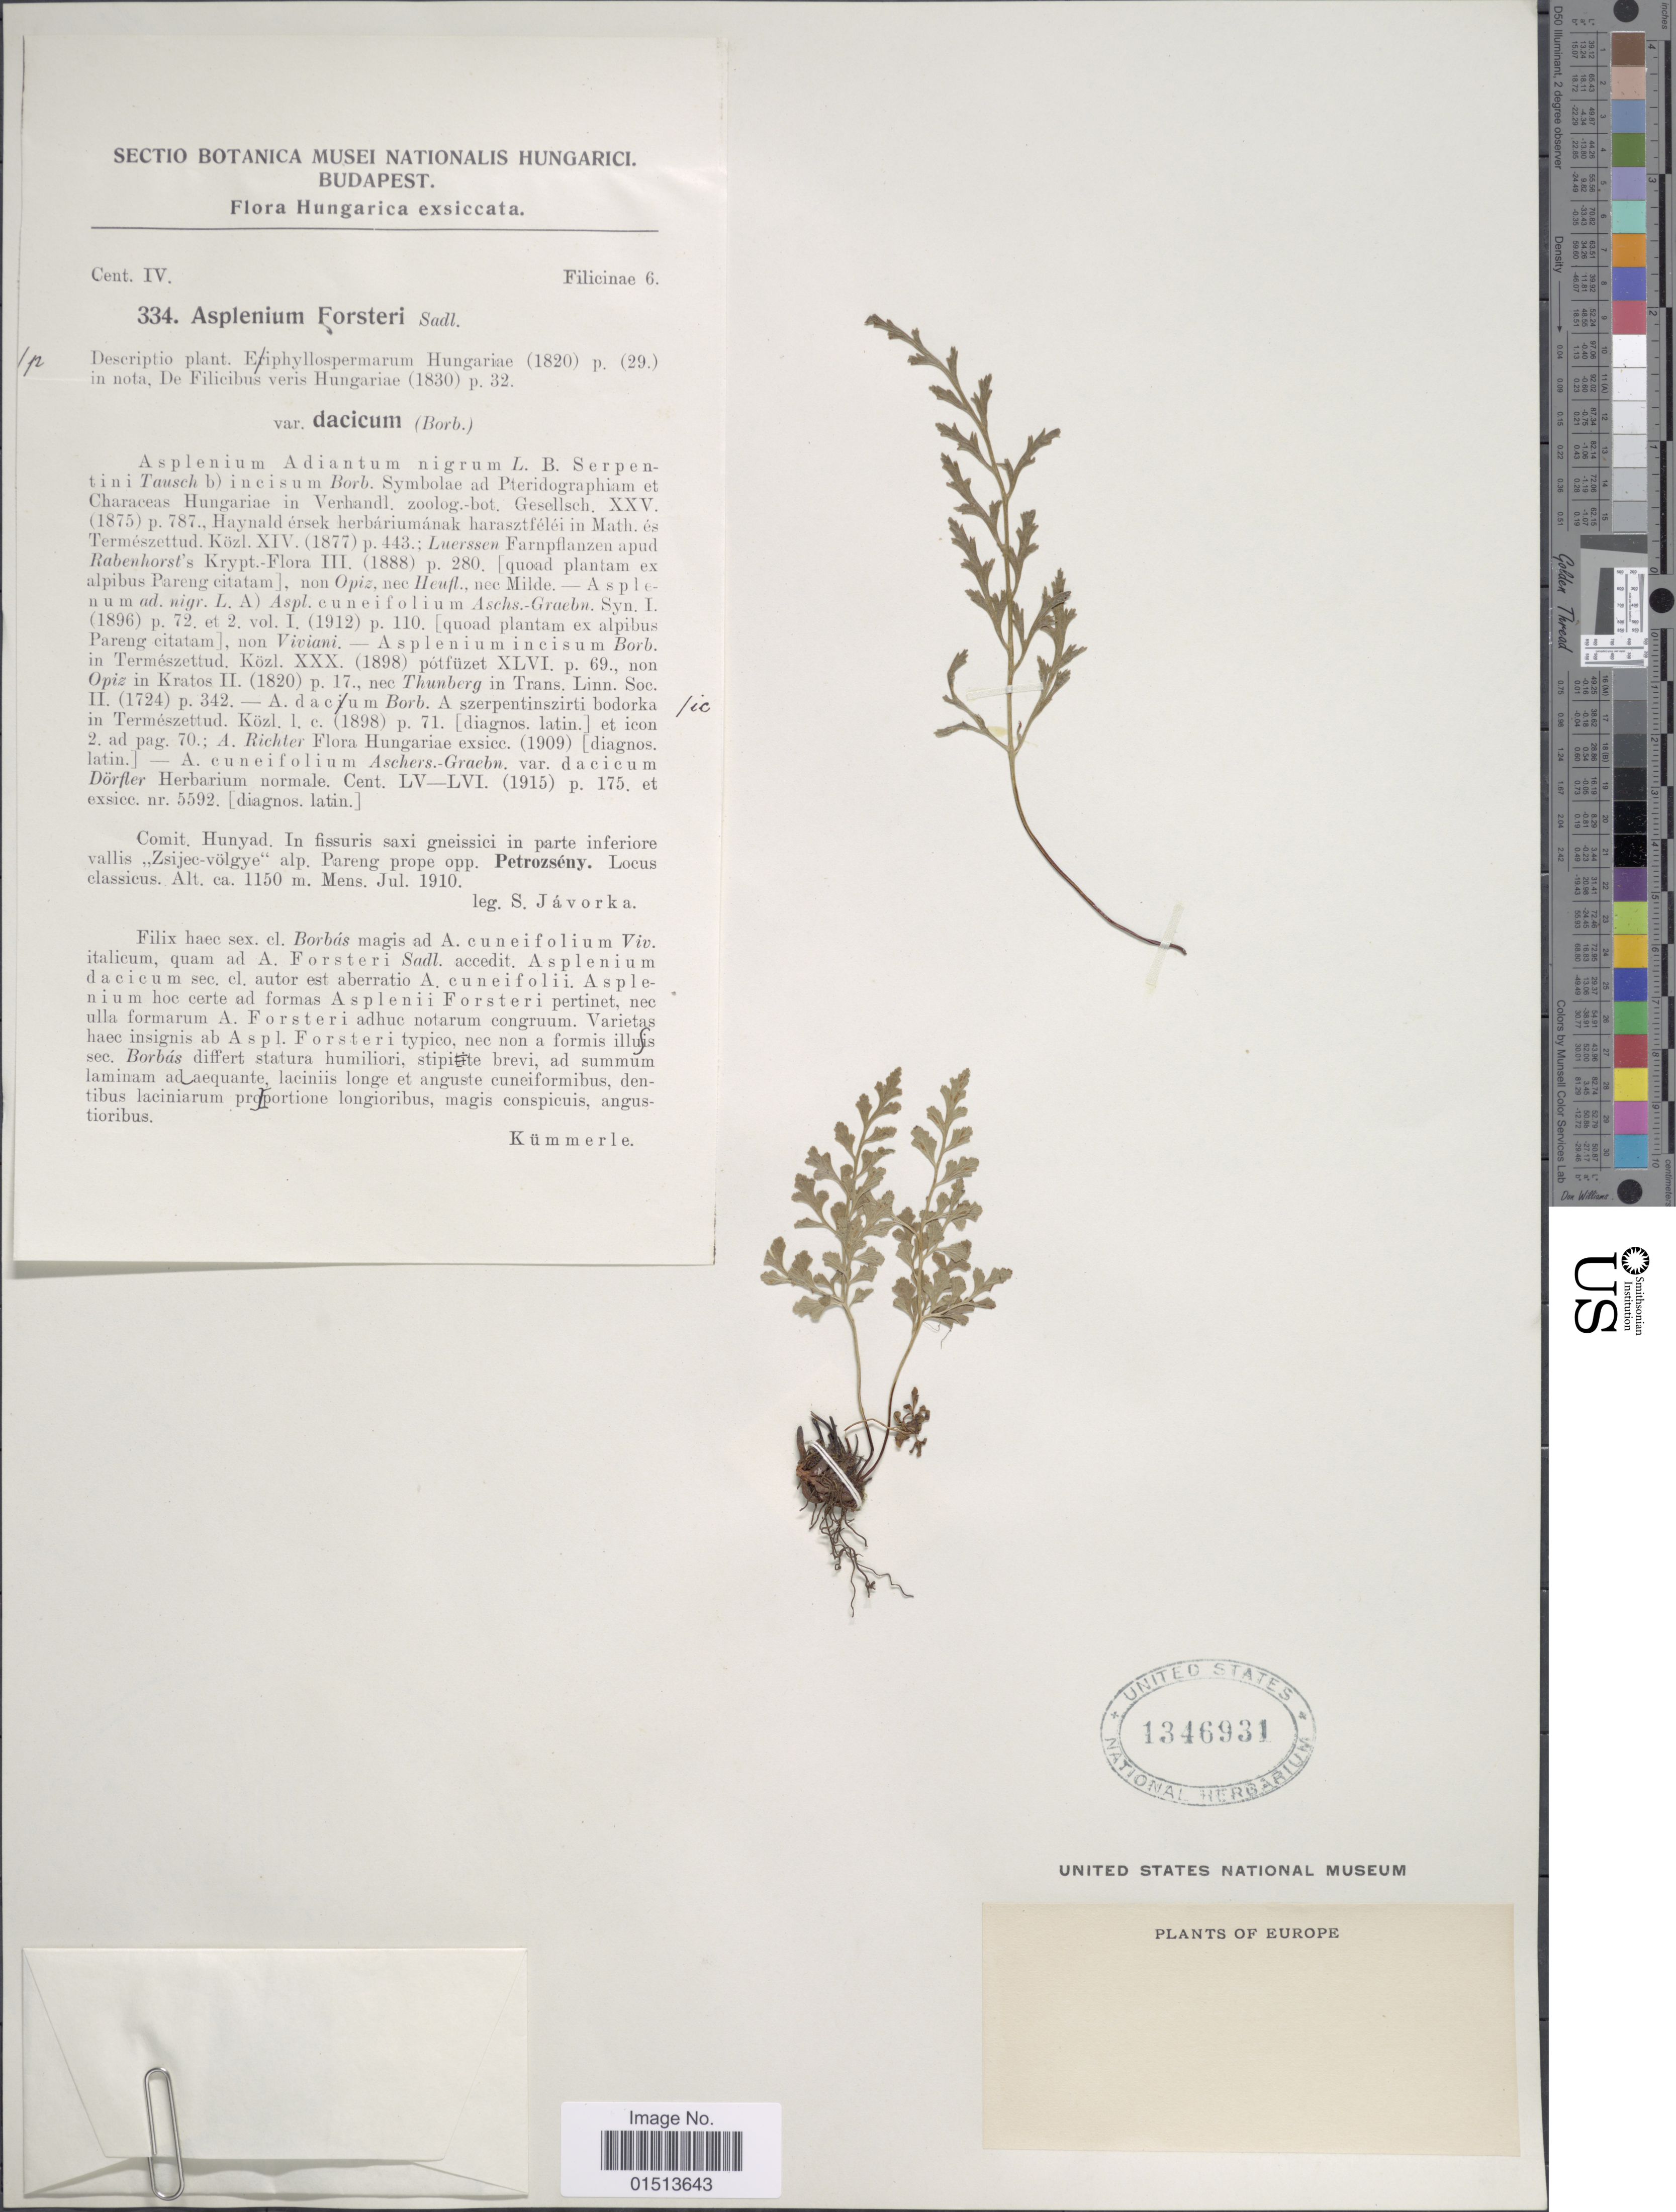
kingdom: Plantae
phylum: Tracheophyta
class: Polypodiopsida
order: Polypodiales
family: Aspleniaceae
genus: Asplenium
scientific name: Asplenium adiantum-nigrum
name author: L.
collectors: S. Javorka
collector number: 334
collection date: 1910-07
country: Hungary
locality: Comit. Hunyad, in fissuris saxi gneissici in parte inferiore vallis "Zsijec-völgye"alp, Pareng prope opp. Petrozseny.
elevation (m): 1150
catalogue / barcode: US 1346931